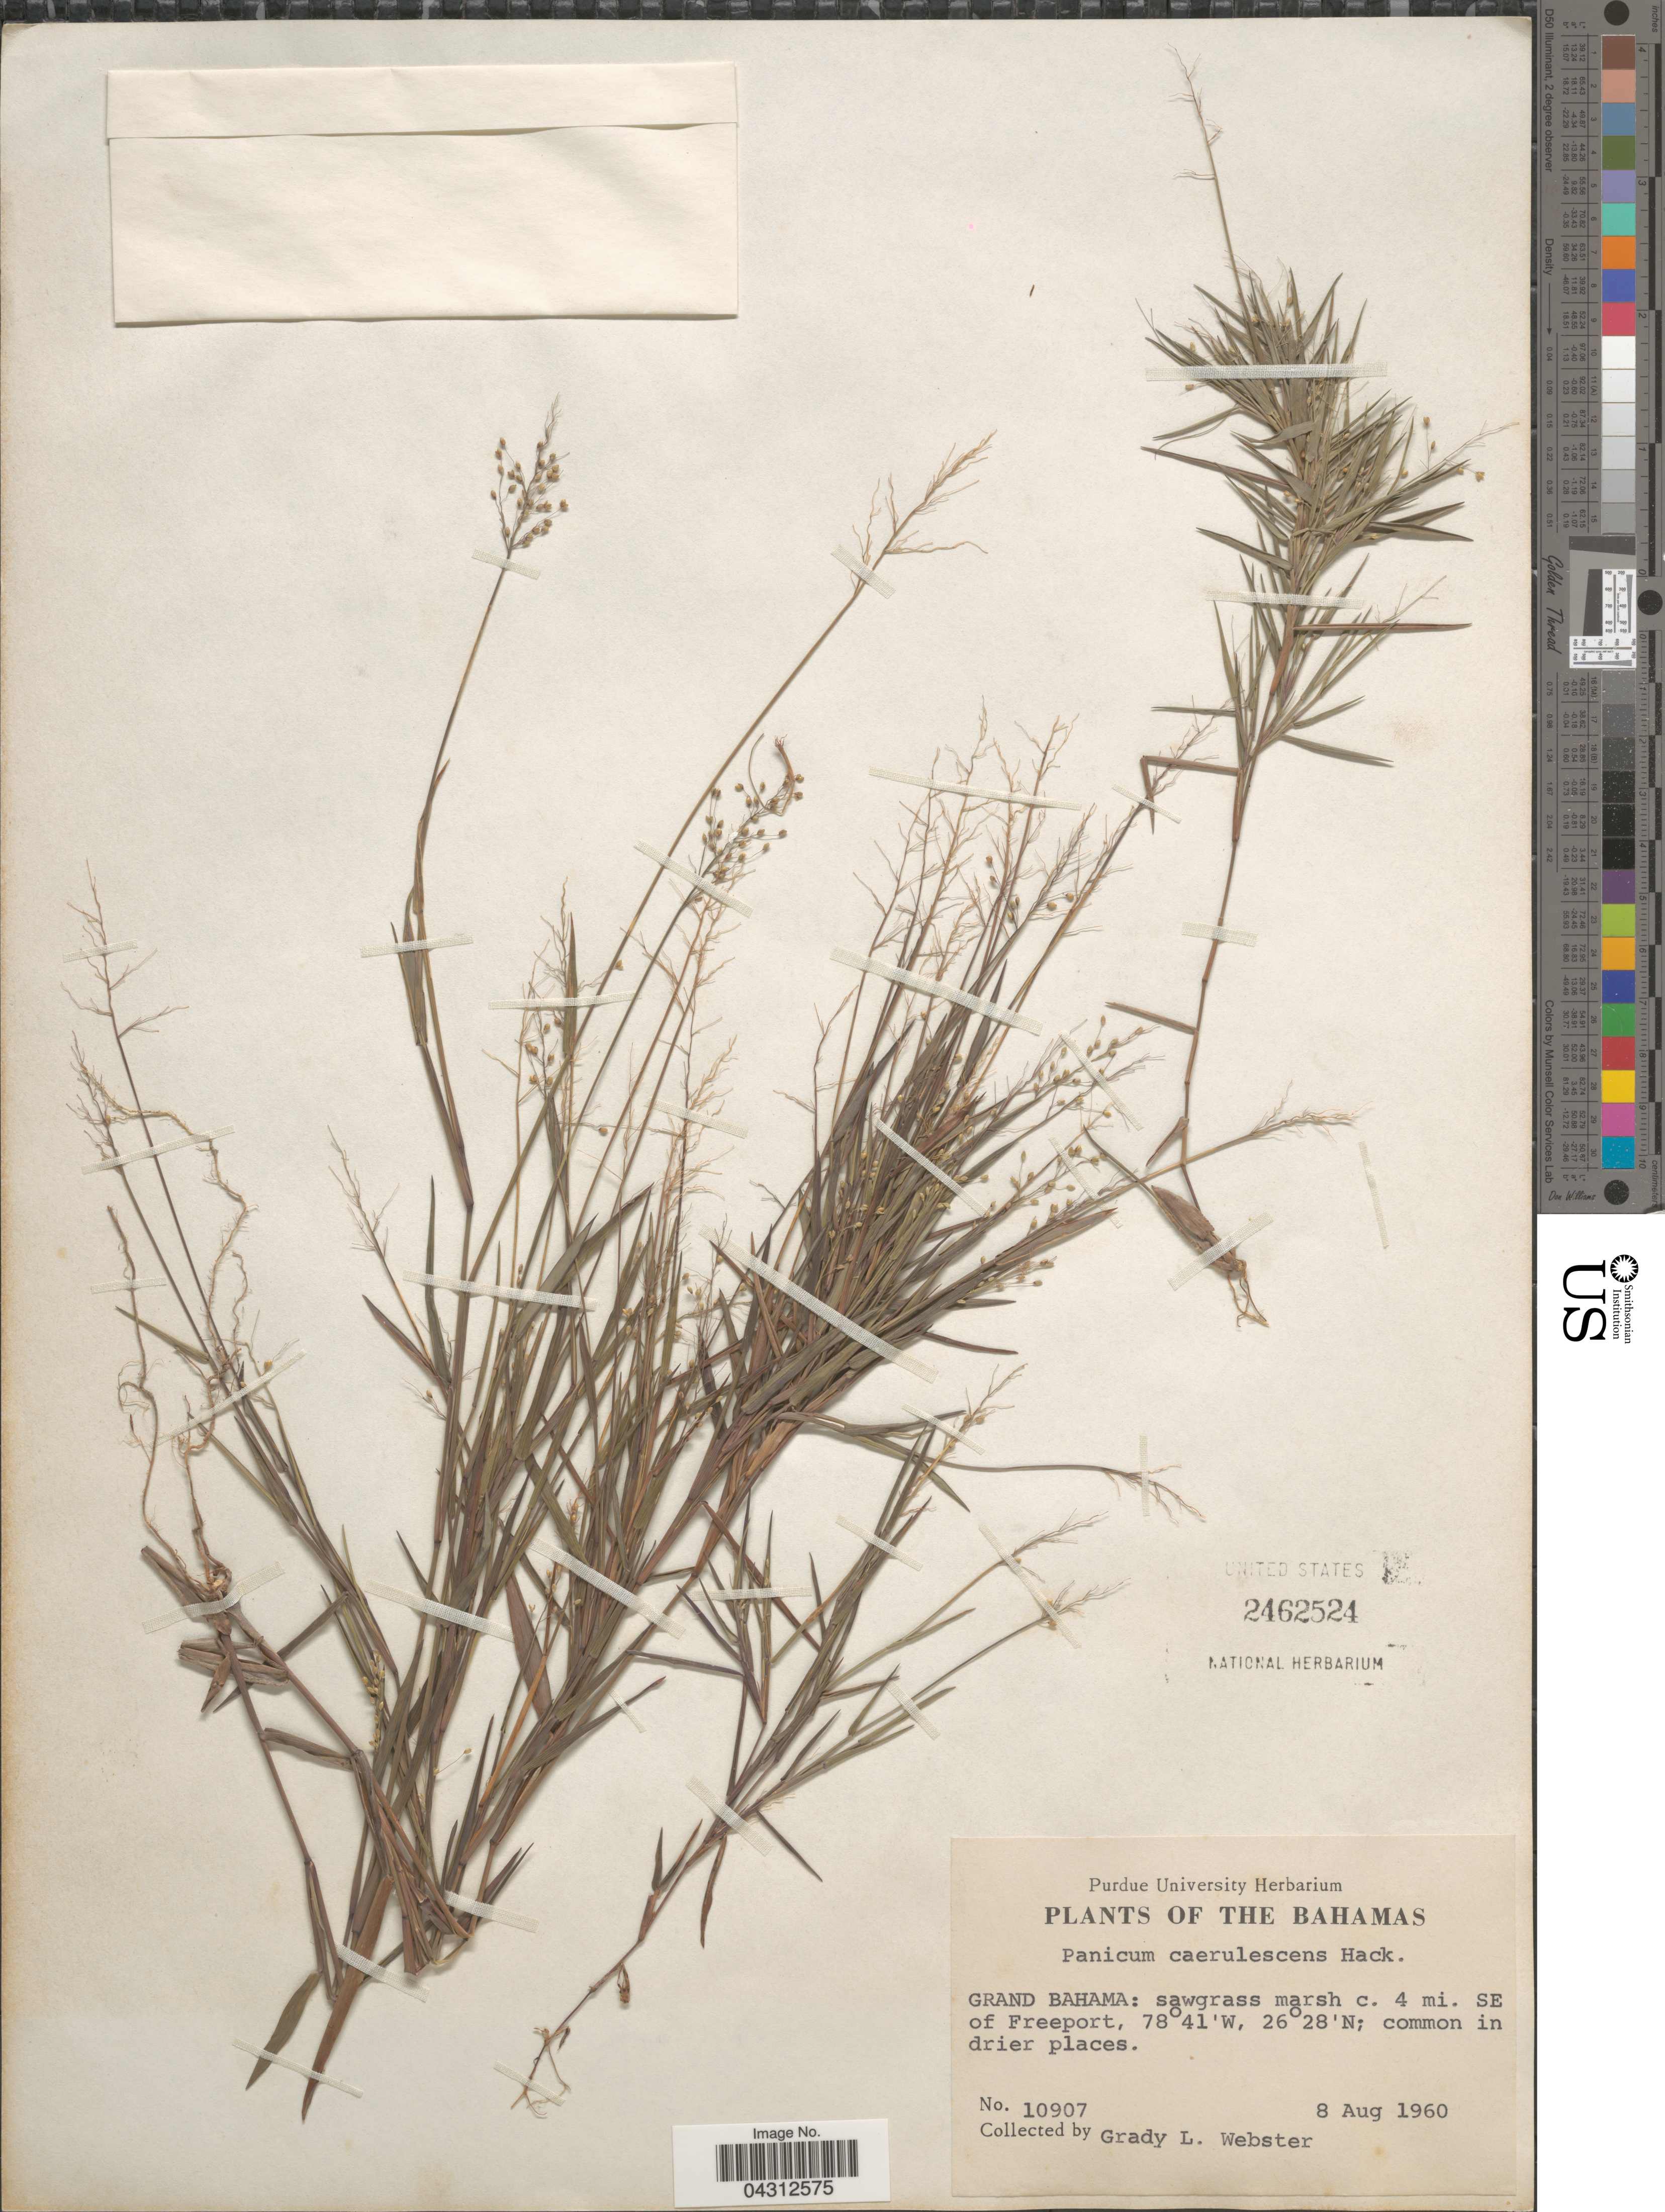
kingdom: Plantae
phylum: Tracheophyta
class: Liliopsida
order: Poales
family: Poaceae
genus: Dichanthelium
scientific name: Dichanthelium dichotomum var. dichotomum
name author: (L.) Gould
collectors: G. L. Webster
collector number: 10907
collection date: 1960-08-08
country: Bahamas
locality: Grand Bahama: sawgrass marsh c. 4 mi. SE of Freeport.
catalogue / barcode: US 2462524